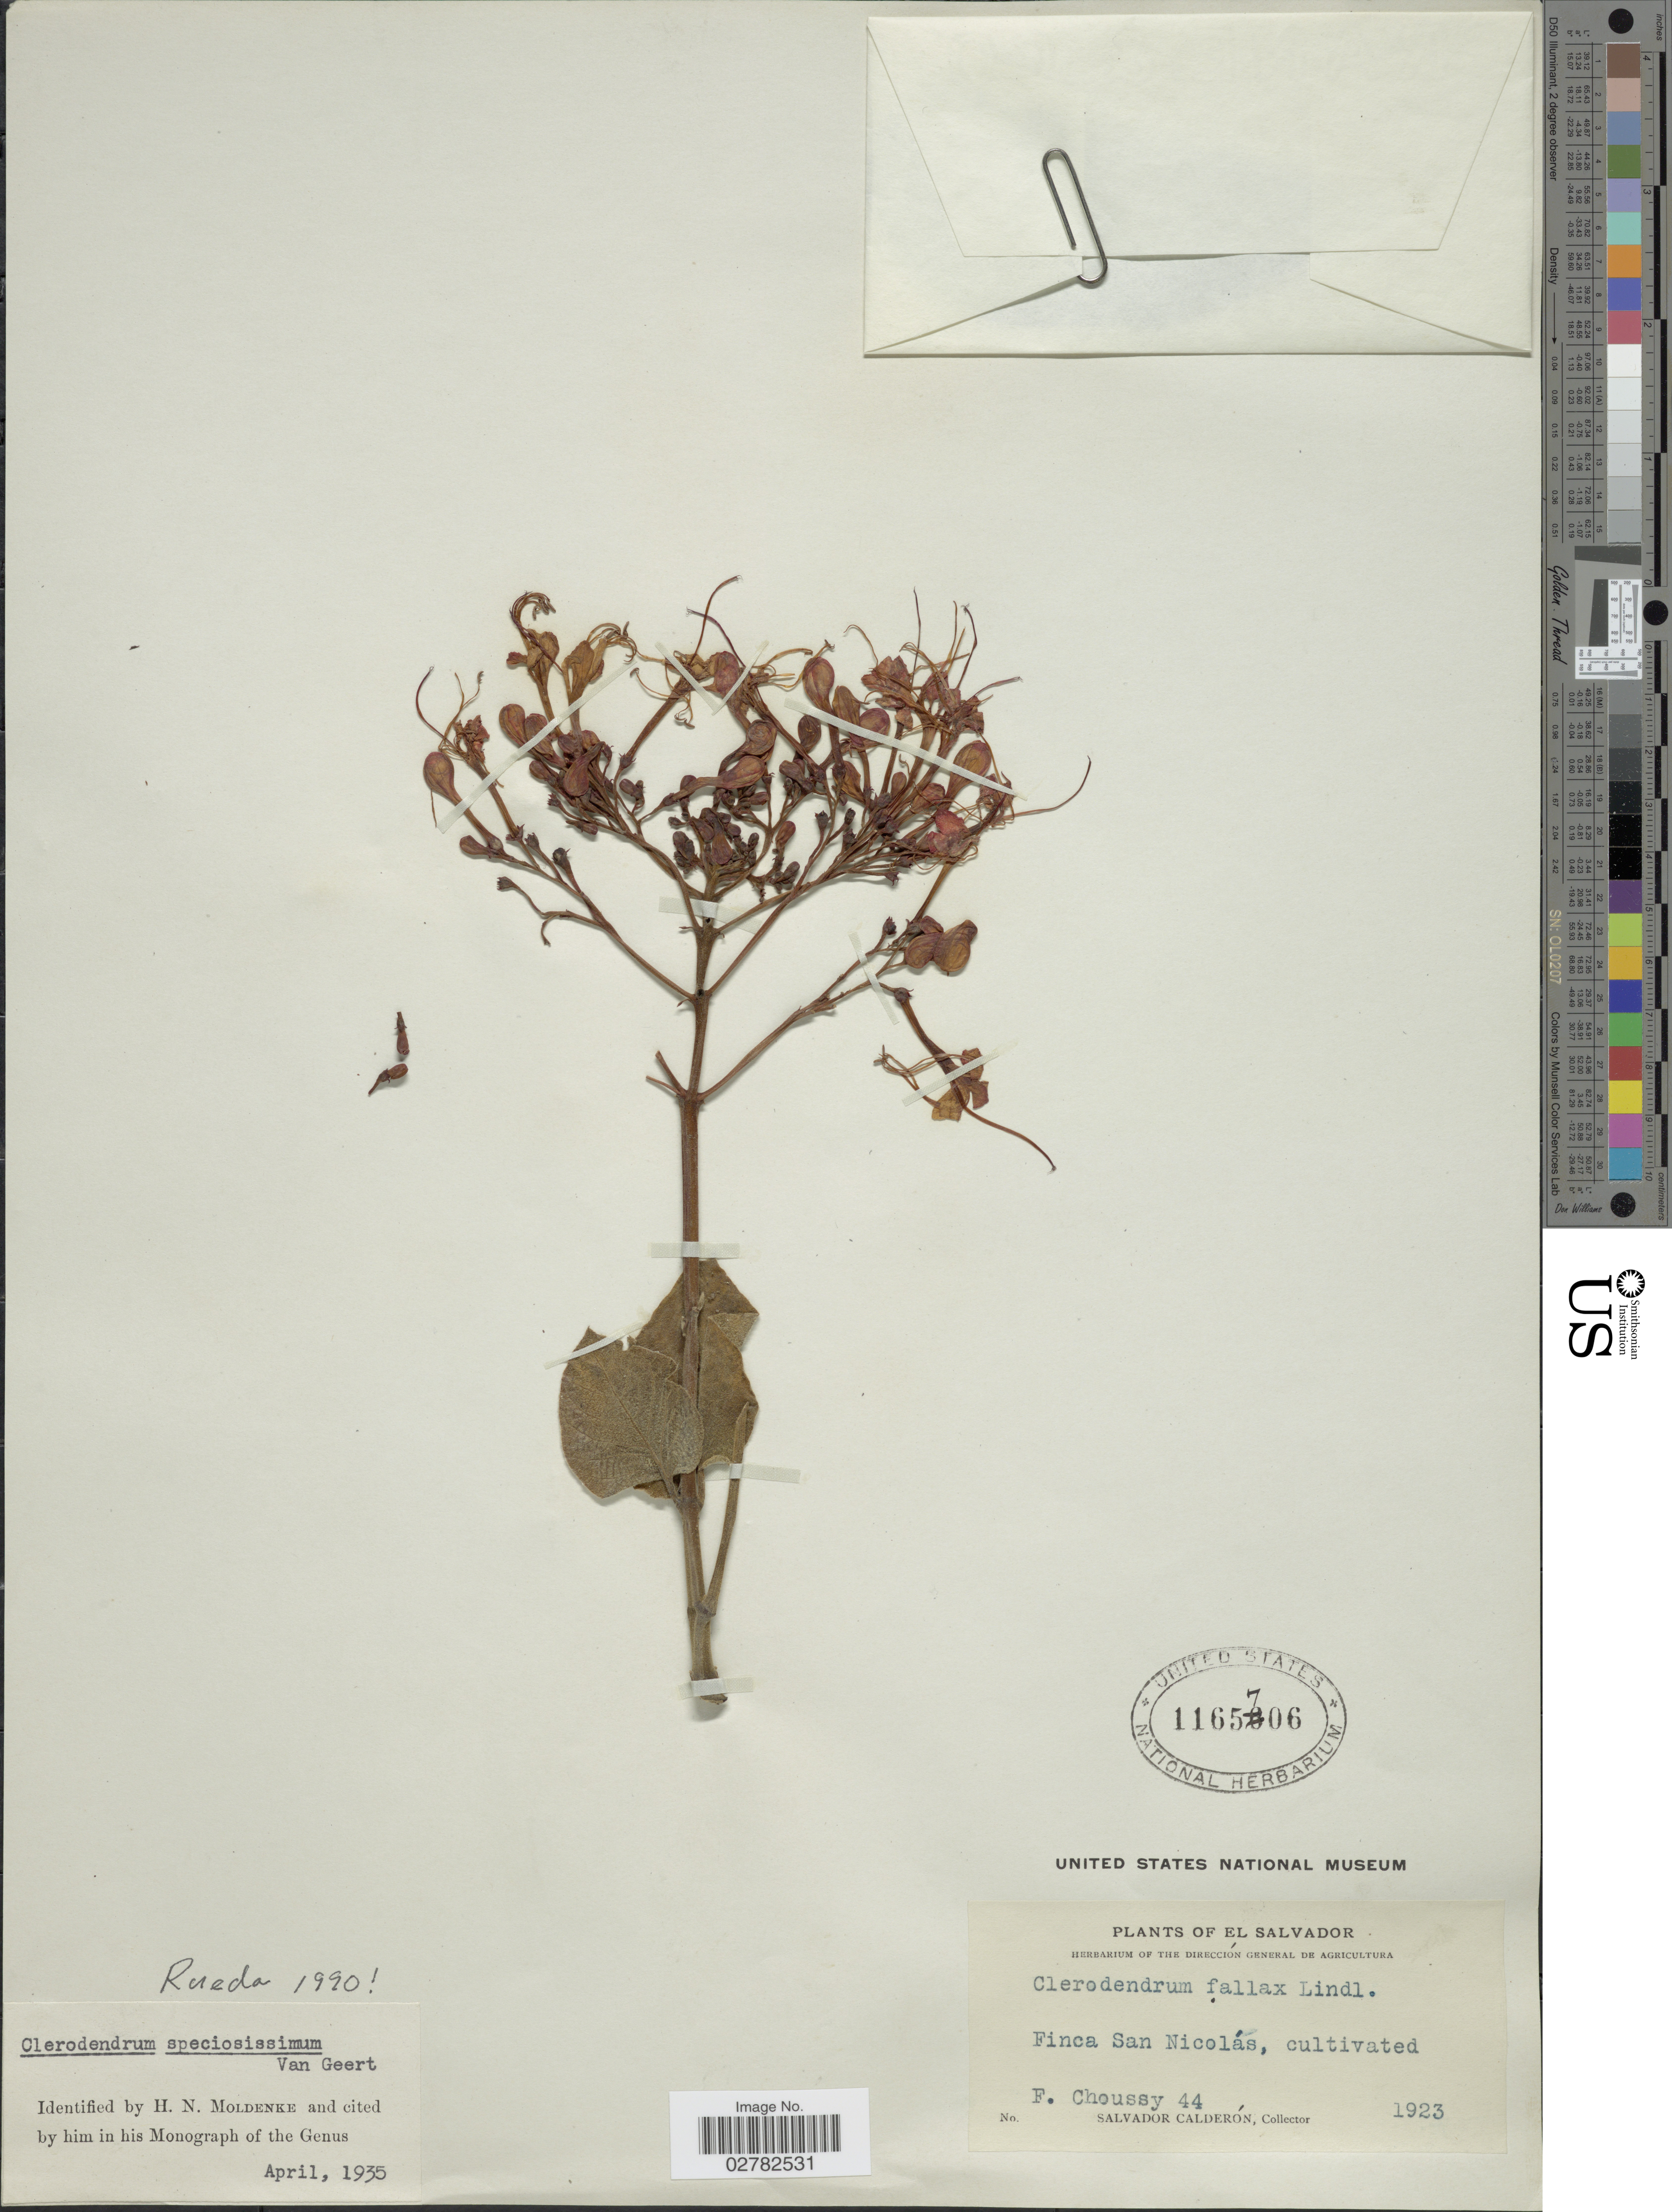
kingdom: Plantae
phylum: Tracheophyta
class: Magnoliopsida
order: Lamiales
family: Lamiaceae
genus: Clerodendrum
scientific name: Clerodendrum speciosissimum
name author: Drapiez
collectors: F. Choussy & S. Calderón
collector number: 44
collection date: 1923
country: El Salvador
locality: Finca San Nicolás.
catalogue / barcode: US 1165706